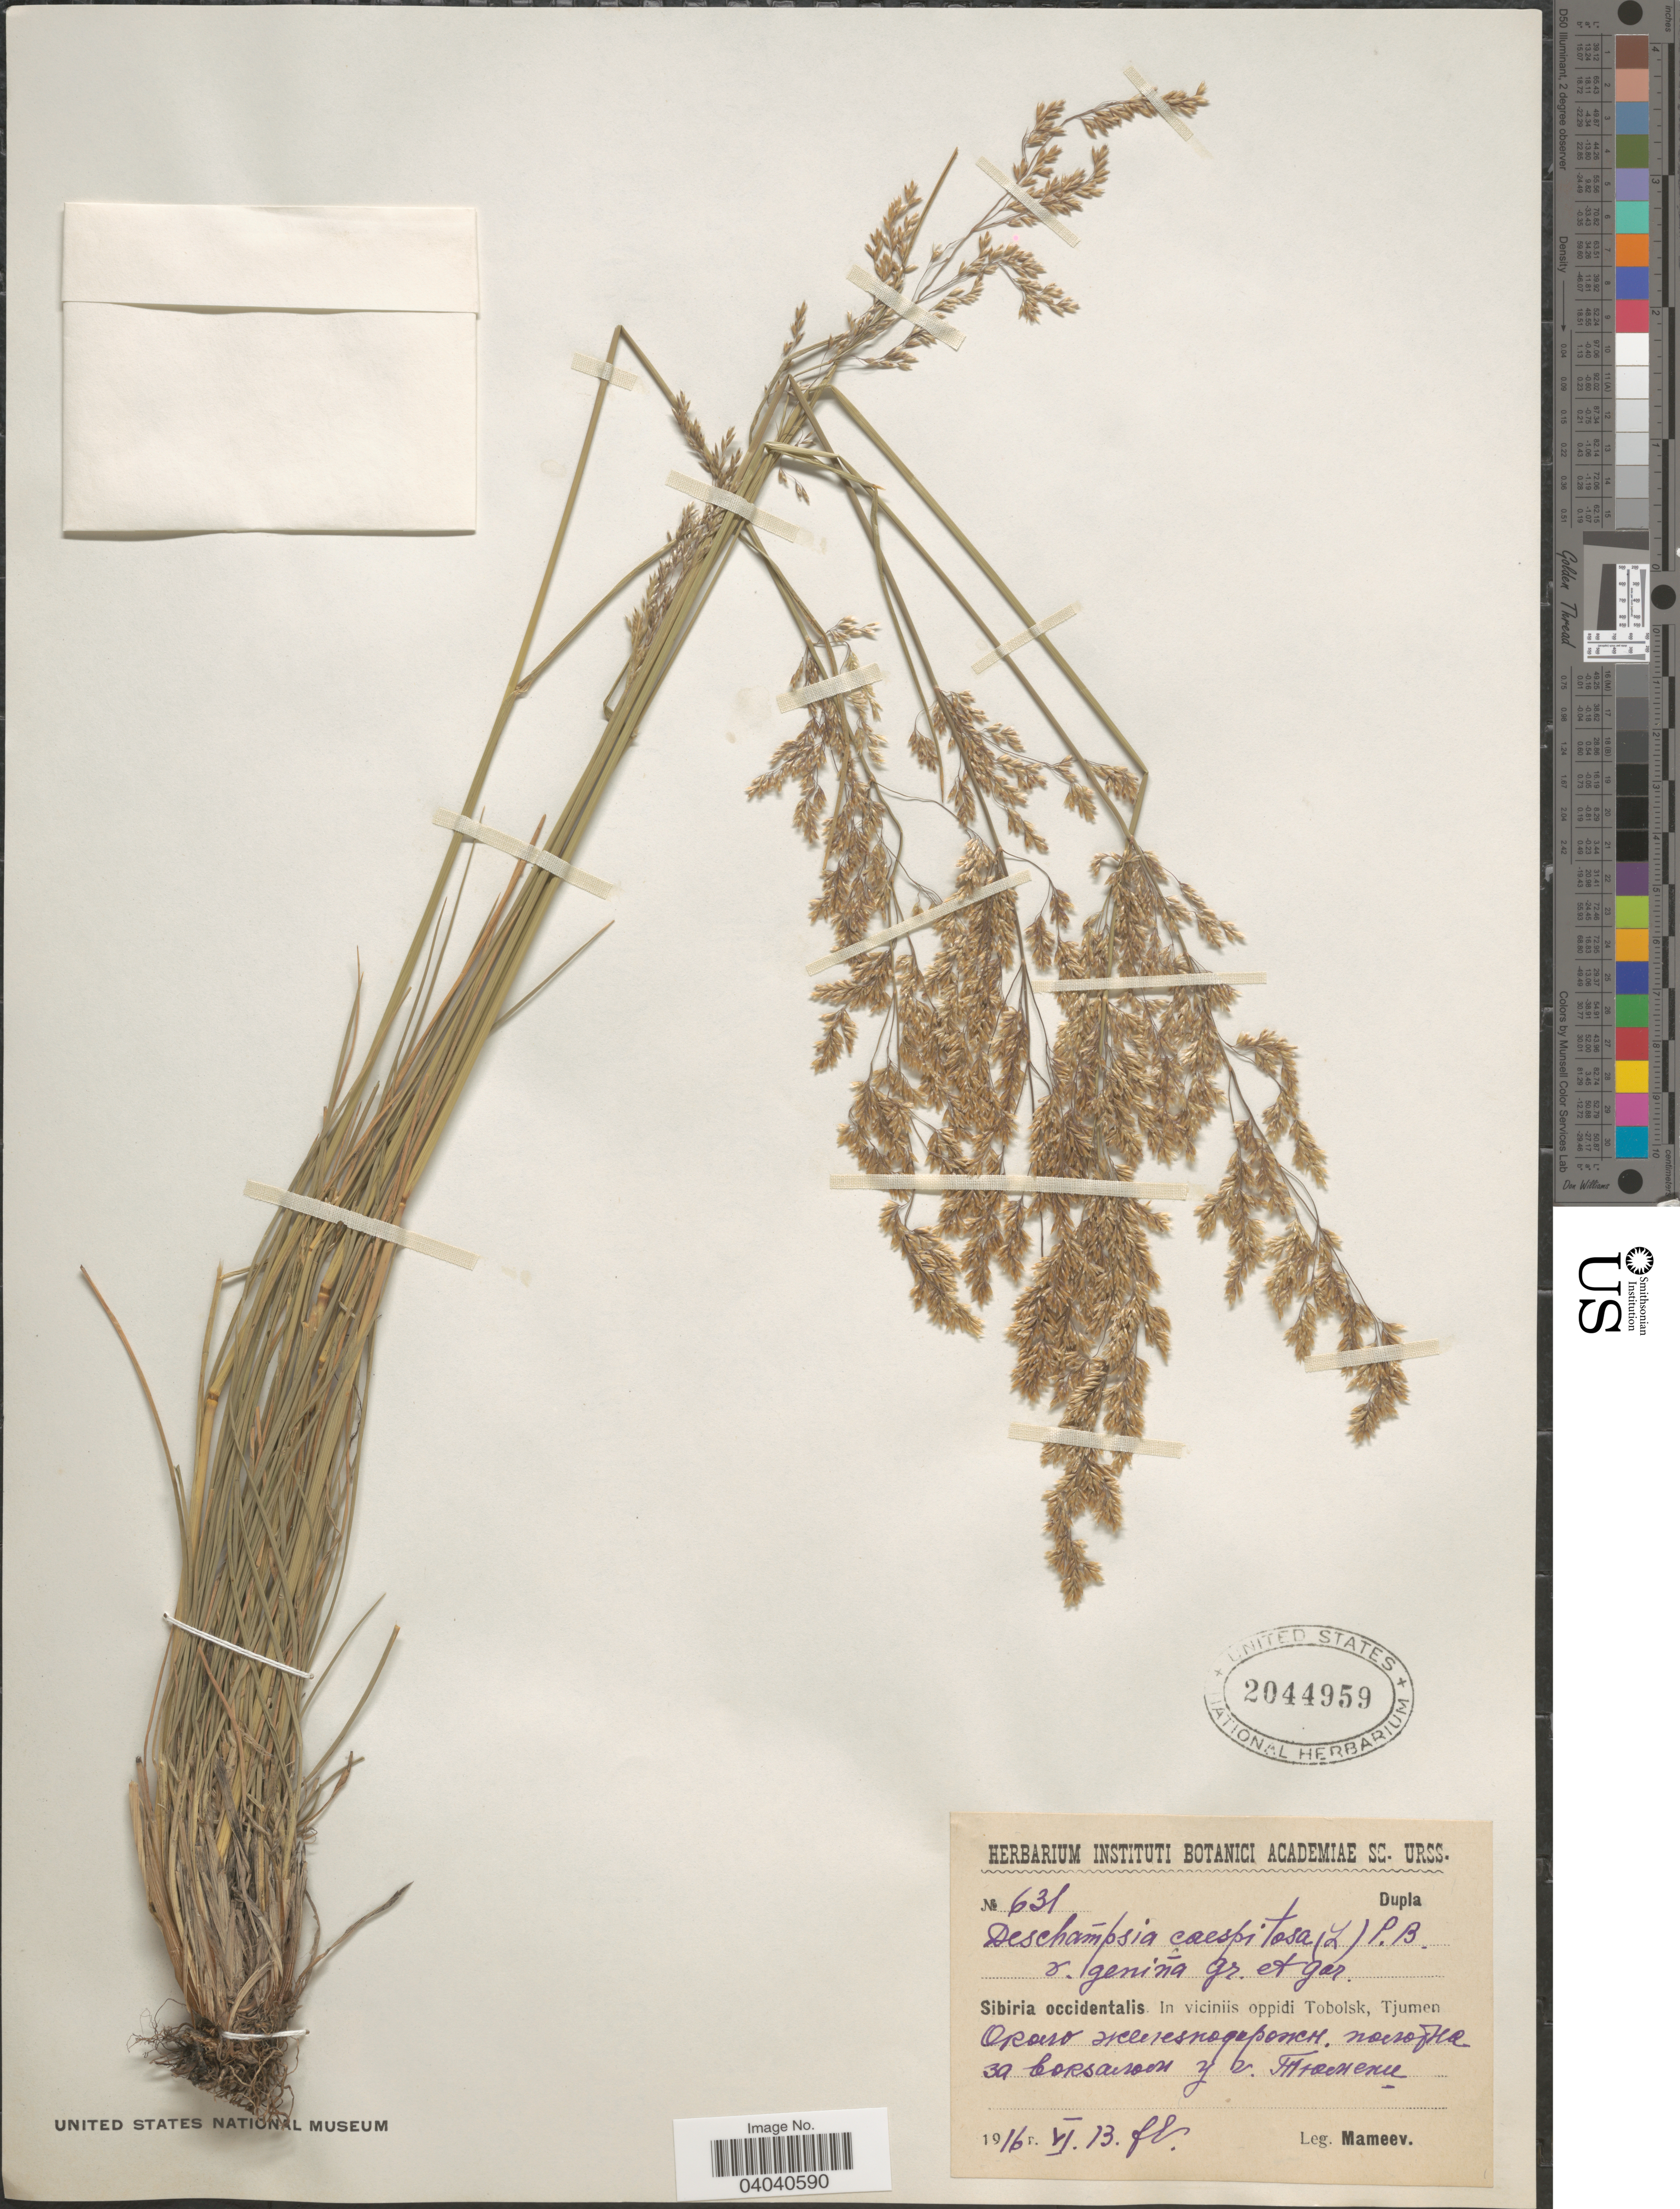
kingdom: Plantae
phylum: Tracheophyta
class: Liliopsida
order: Poales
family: Poaceae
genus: Deschampsia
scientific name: Deschampsia cespitosa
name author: (L.) P. Beauv.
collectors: Mameev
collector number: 631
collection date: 1916-06-13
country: Russian Federation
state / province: Tyumen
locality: Sibiria occidentalis. In viciniis oppidi Tobolsk, Tjumen. Vicinity of Tyumen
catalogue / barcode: US 2044959